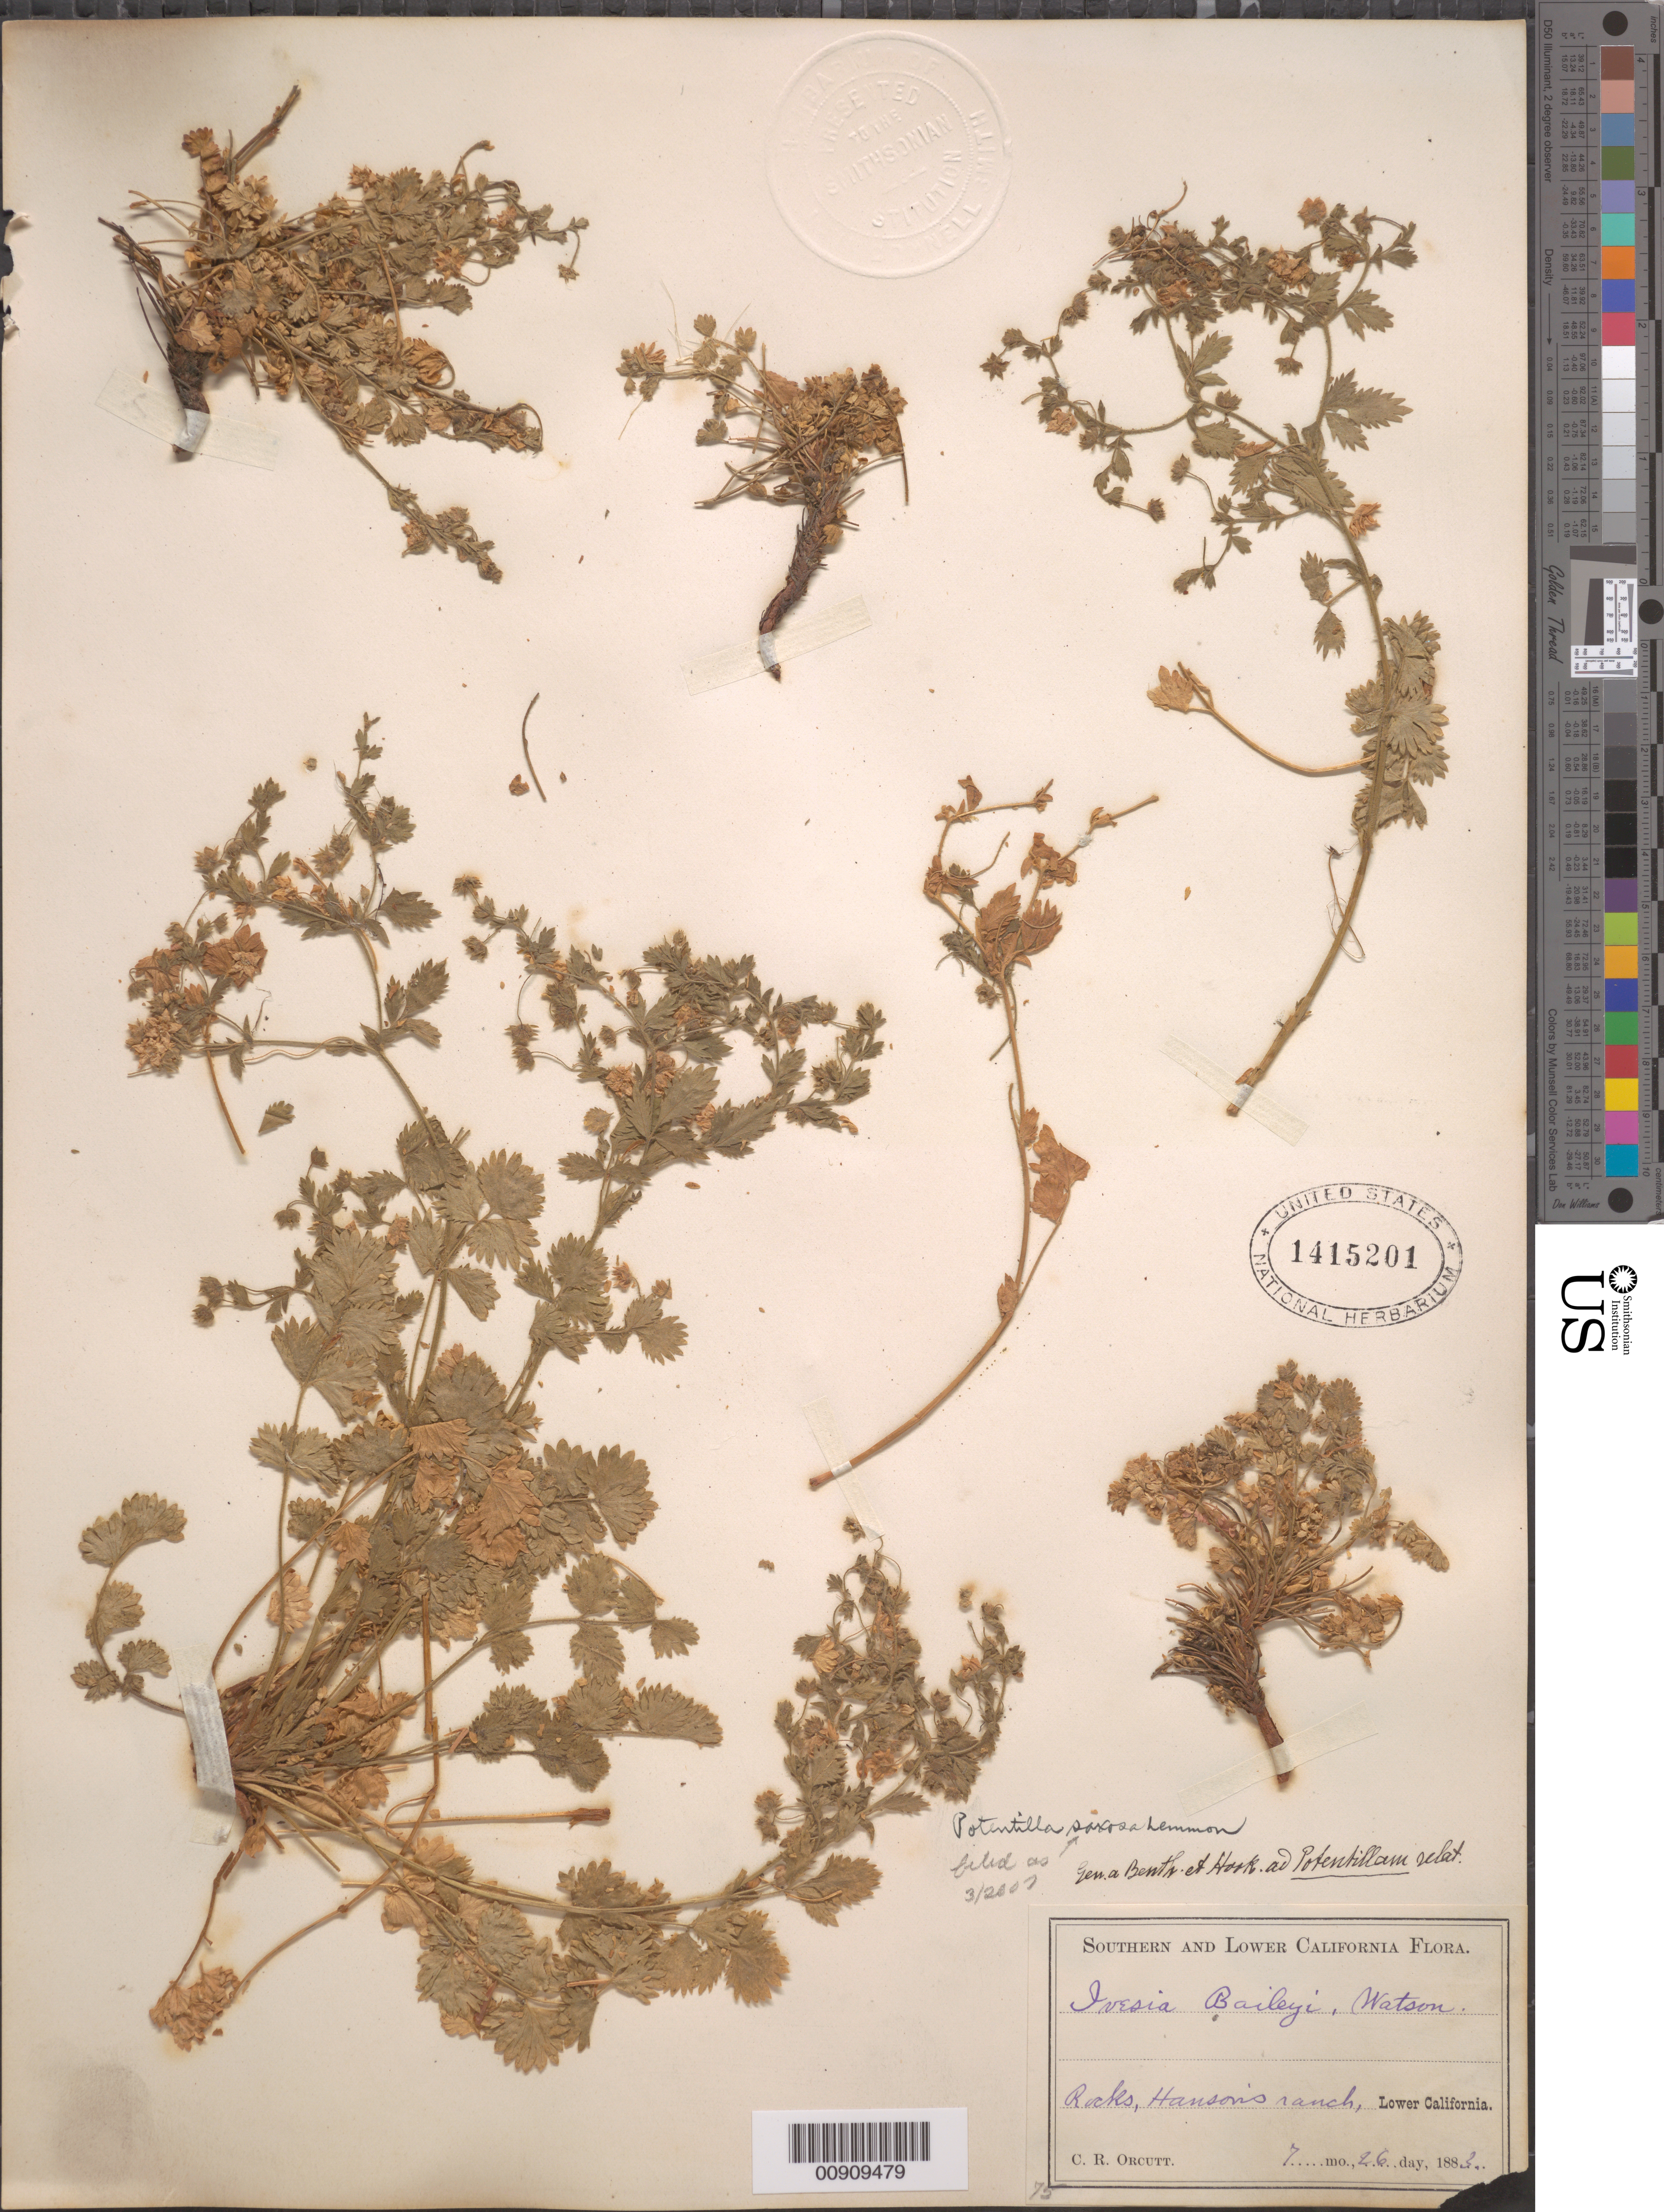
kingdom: Plantae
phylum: Tracheophyta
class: Magnoliopsida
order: Rosales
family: Rosaceae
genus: Potentilla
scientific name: Potentilla saxosa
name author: Lemmon & S.A. Lemmon ex Greene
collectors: C. R. Orcutt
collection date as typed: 26 Jul 1883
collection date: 1883-07-26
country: Mexico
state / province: Baja California Norte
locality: Hanson's ranch, Lower California.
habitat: Rocks.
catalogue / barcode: US 1415201